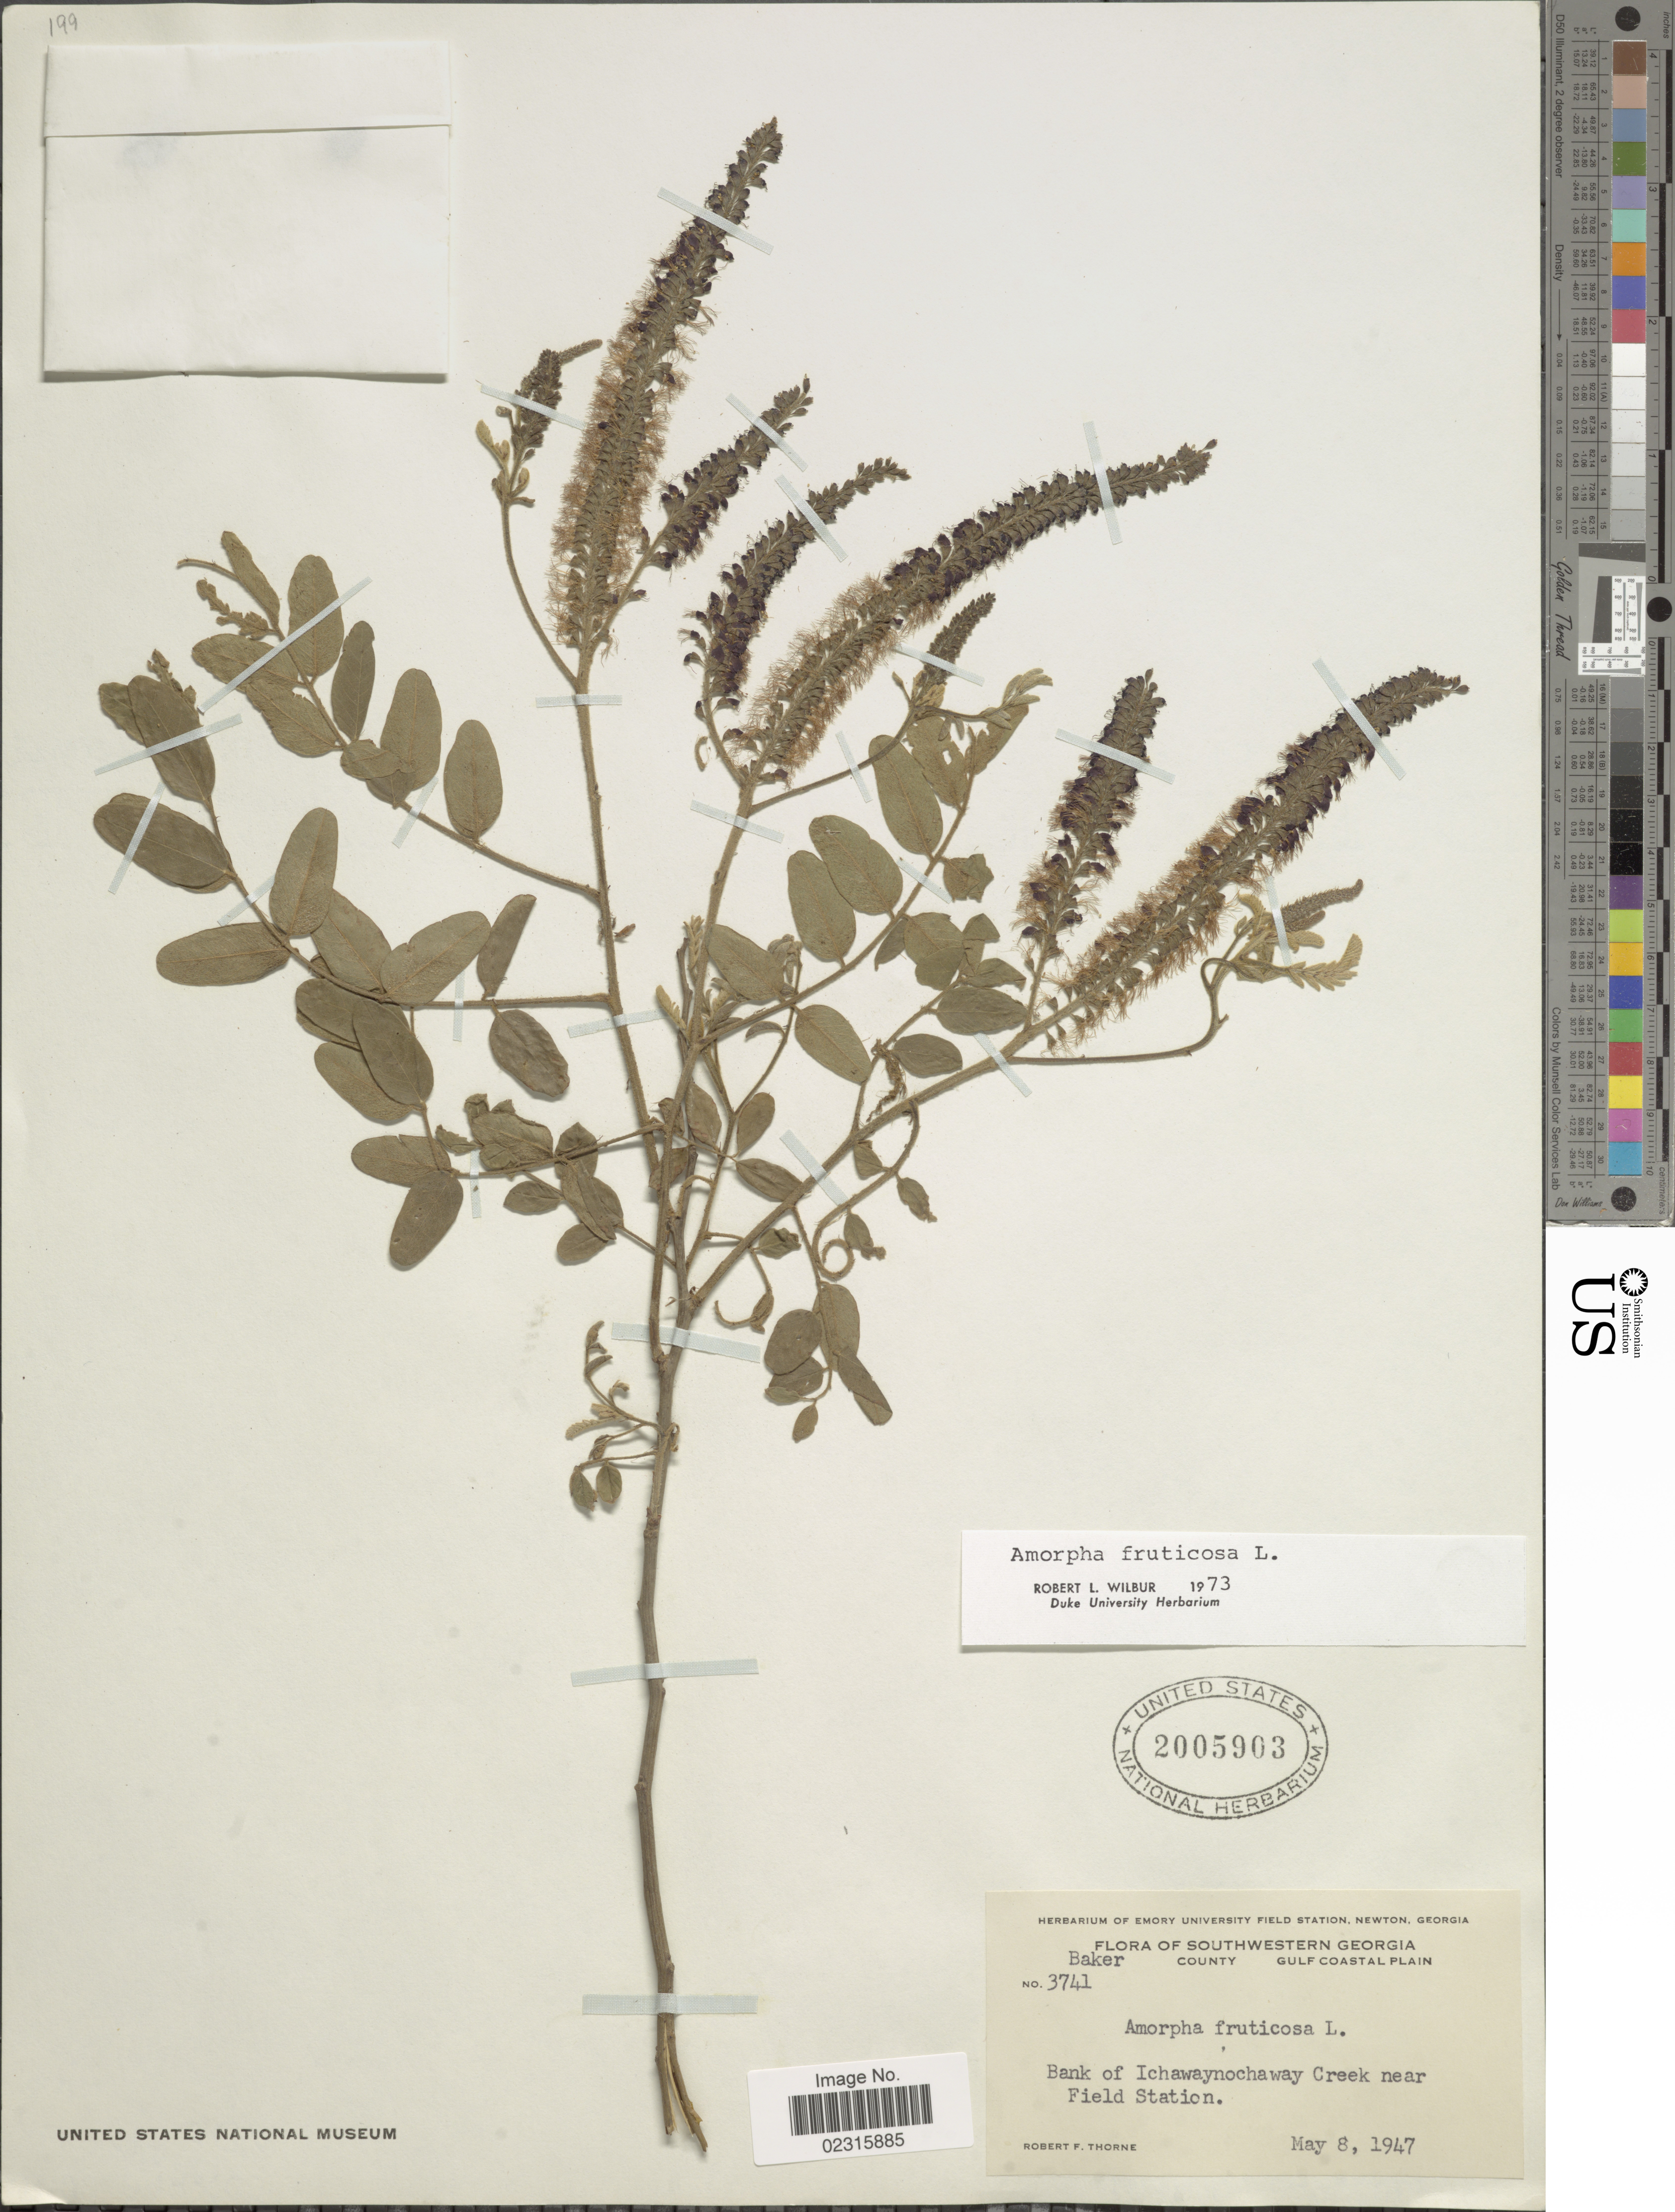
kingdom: Plantae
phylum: Tracheophyta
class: Magnoliopsida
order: Fabales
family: Fabaceae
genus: Amorpha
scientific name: Amorpha fruticosa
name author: L.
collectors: R. F. Thorne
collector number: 3741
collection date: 1947-05-08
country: United States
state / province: Georgia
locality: Southwestern Georgia, Baker County, Gulf Coastal Plain, Bank of Ichawaynochaway Creek near Field Station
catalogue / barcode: US 2005903